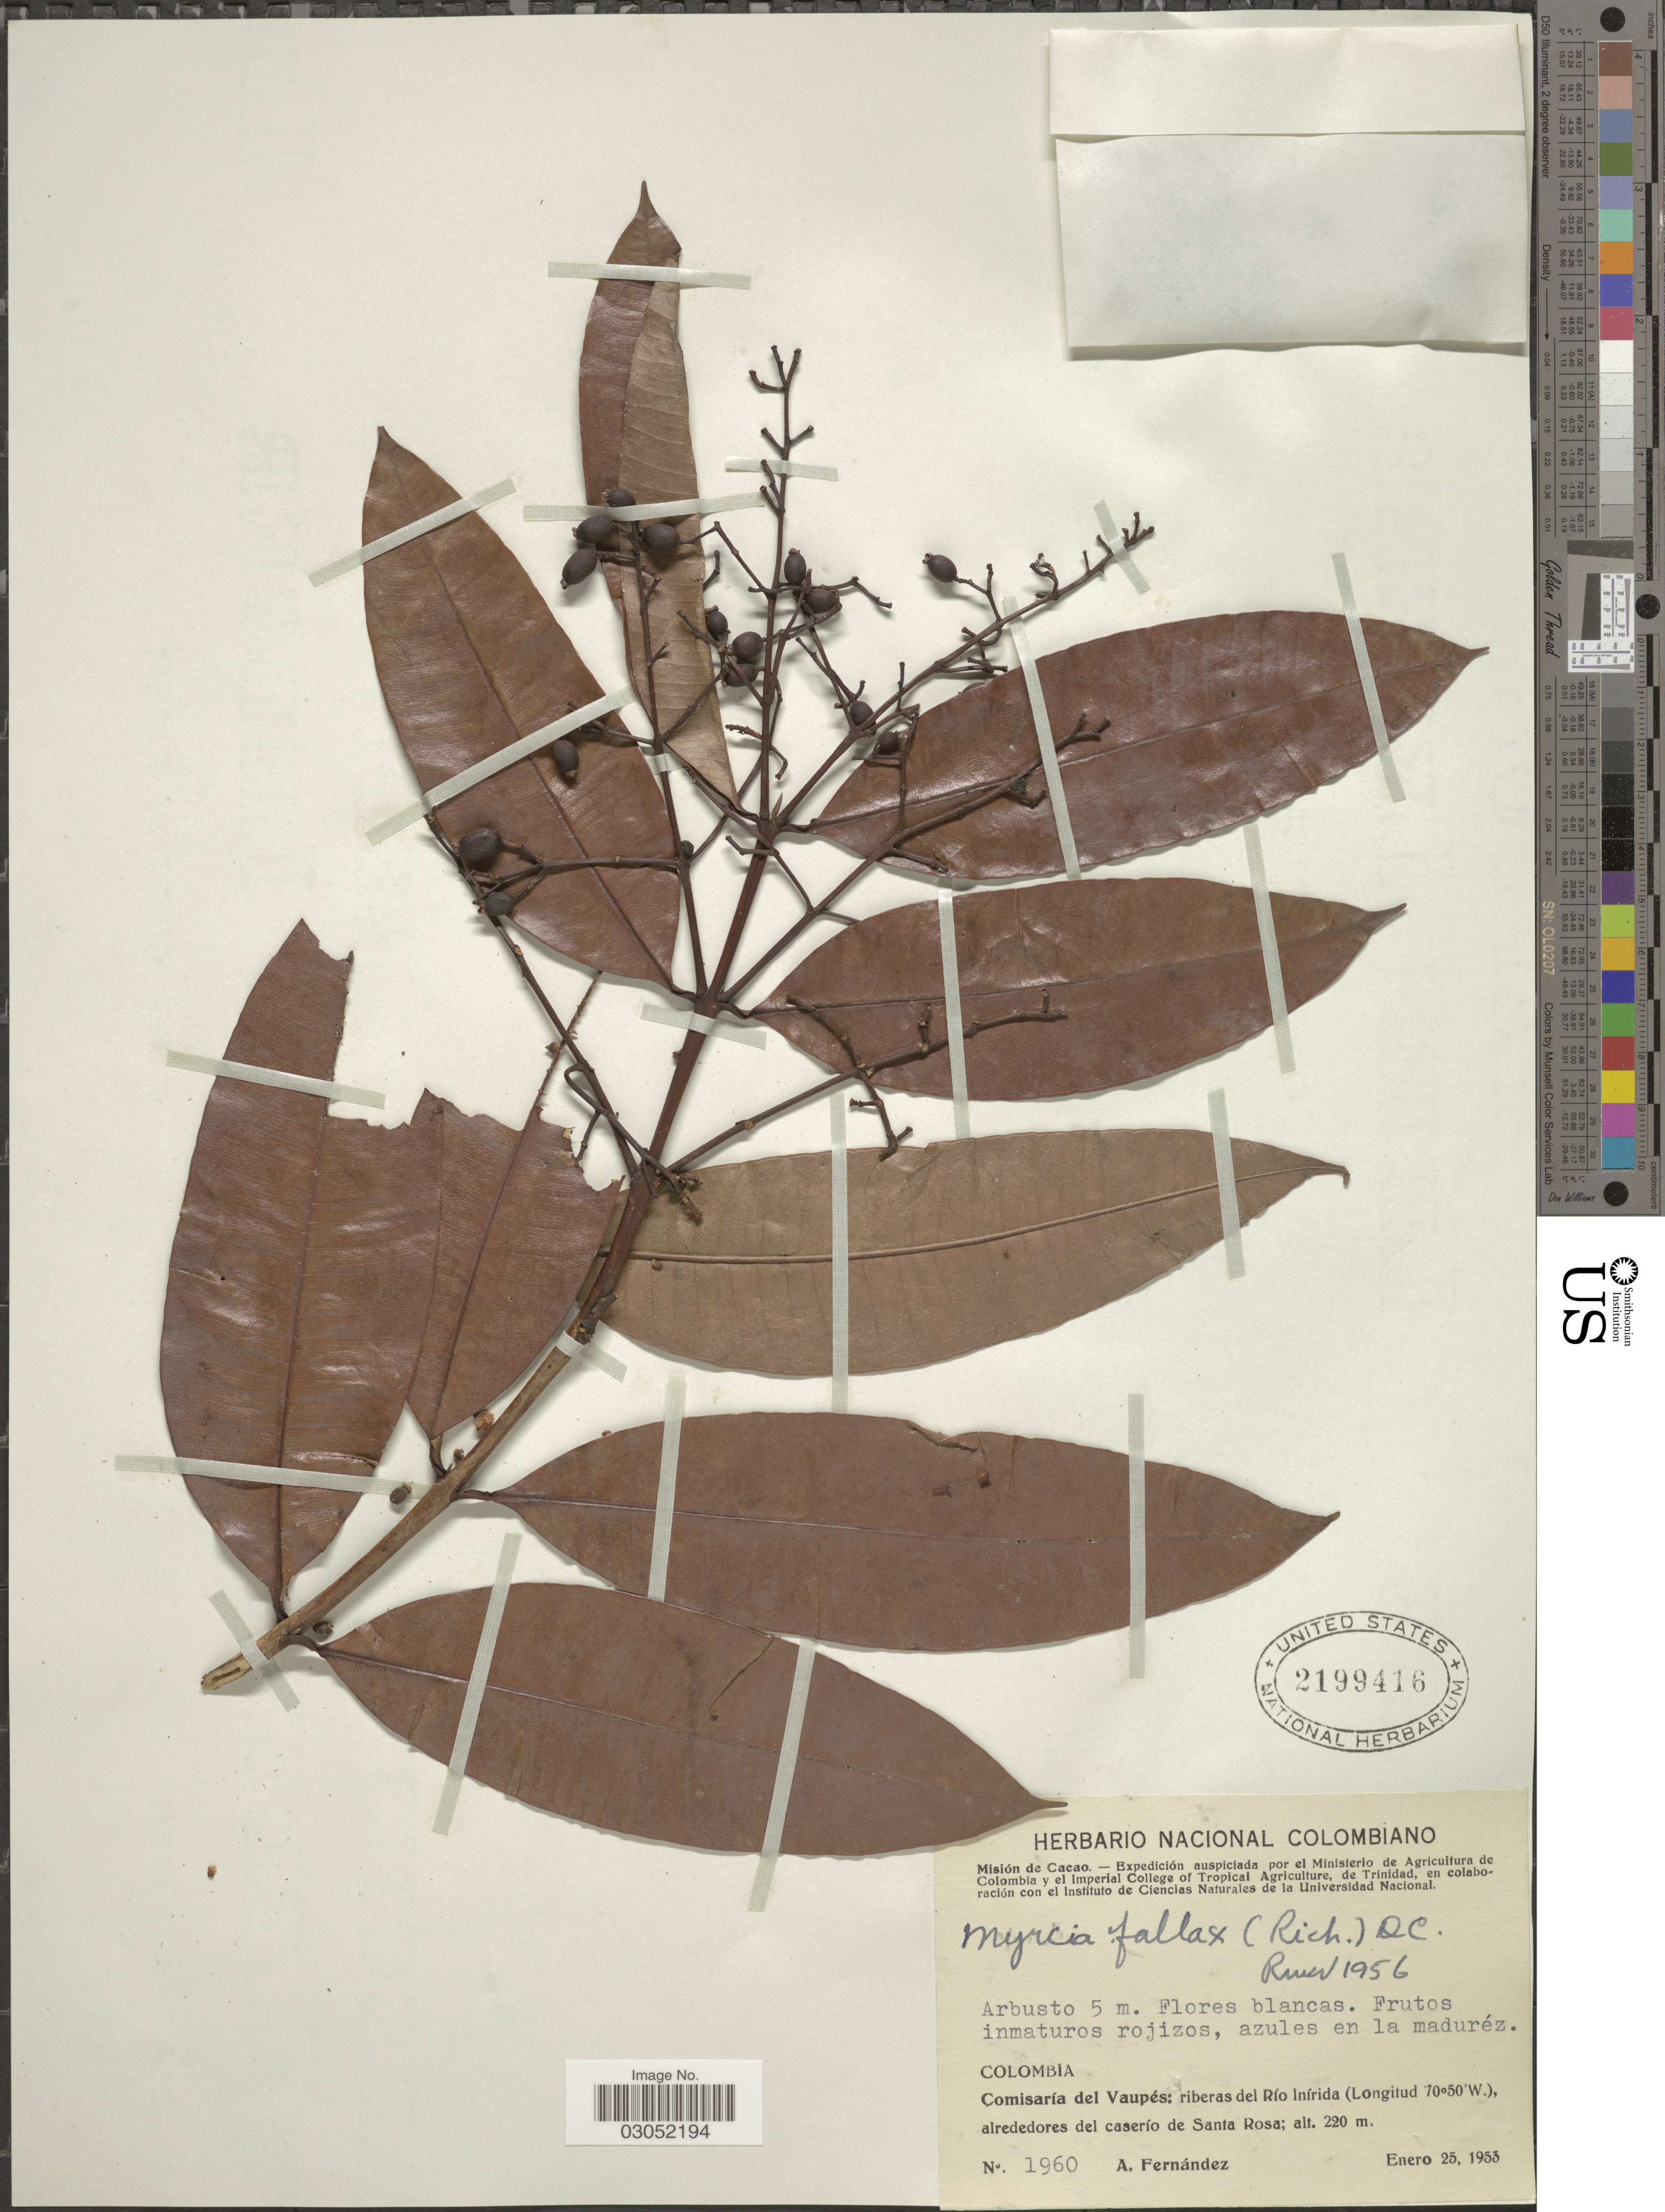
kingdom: Plantae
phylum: Tracheophyta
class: Magnoliopsida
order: Myrtales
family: Myrtaceae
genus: Myrcia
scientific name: Myrcia fallax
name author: (Rich.) DC.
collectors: A. Fernández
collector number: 1960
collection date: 1953-01-25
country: Colombia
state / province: Vaupés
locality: Comisaría del Vaupés: riberas del Río Inírida, alrededores del caserío de Santa Rosa.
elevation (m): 220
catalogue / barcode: US 2199416